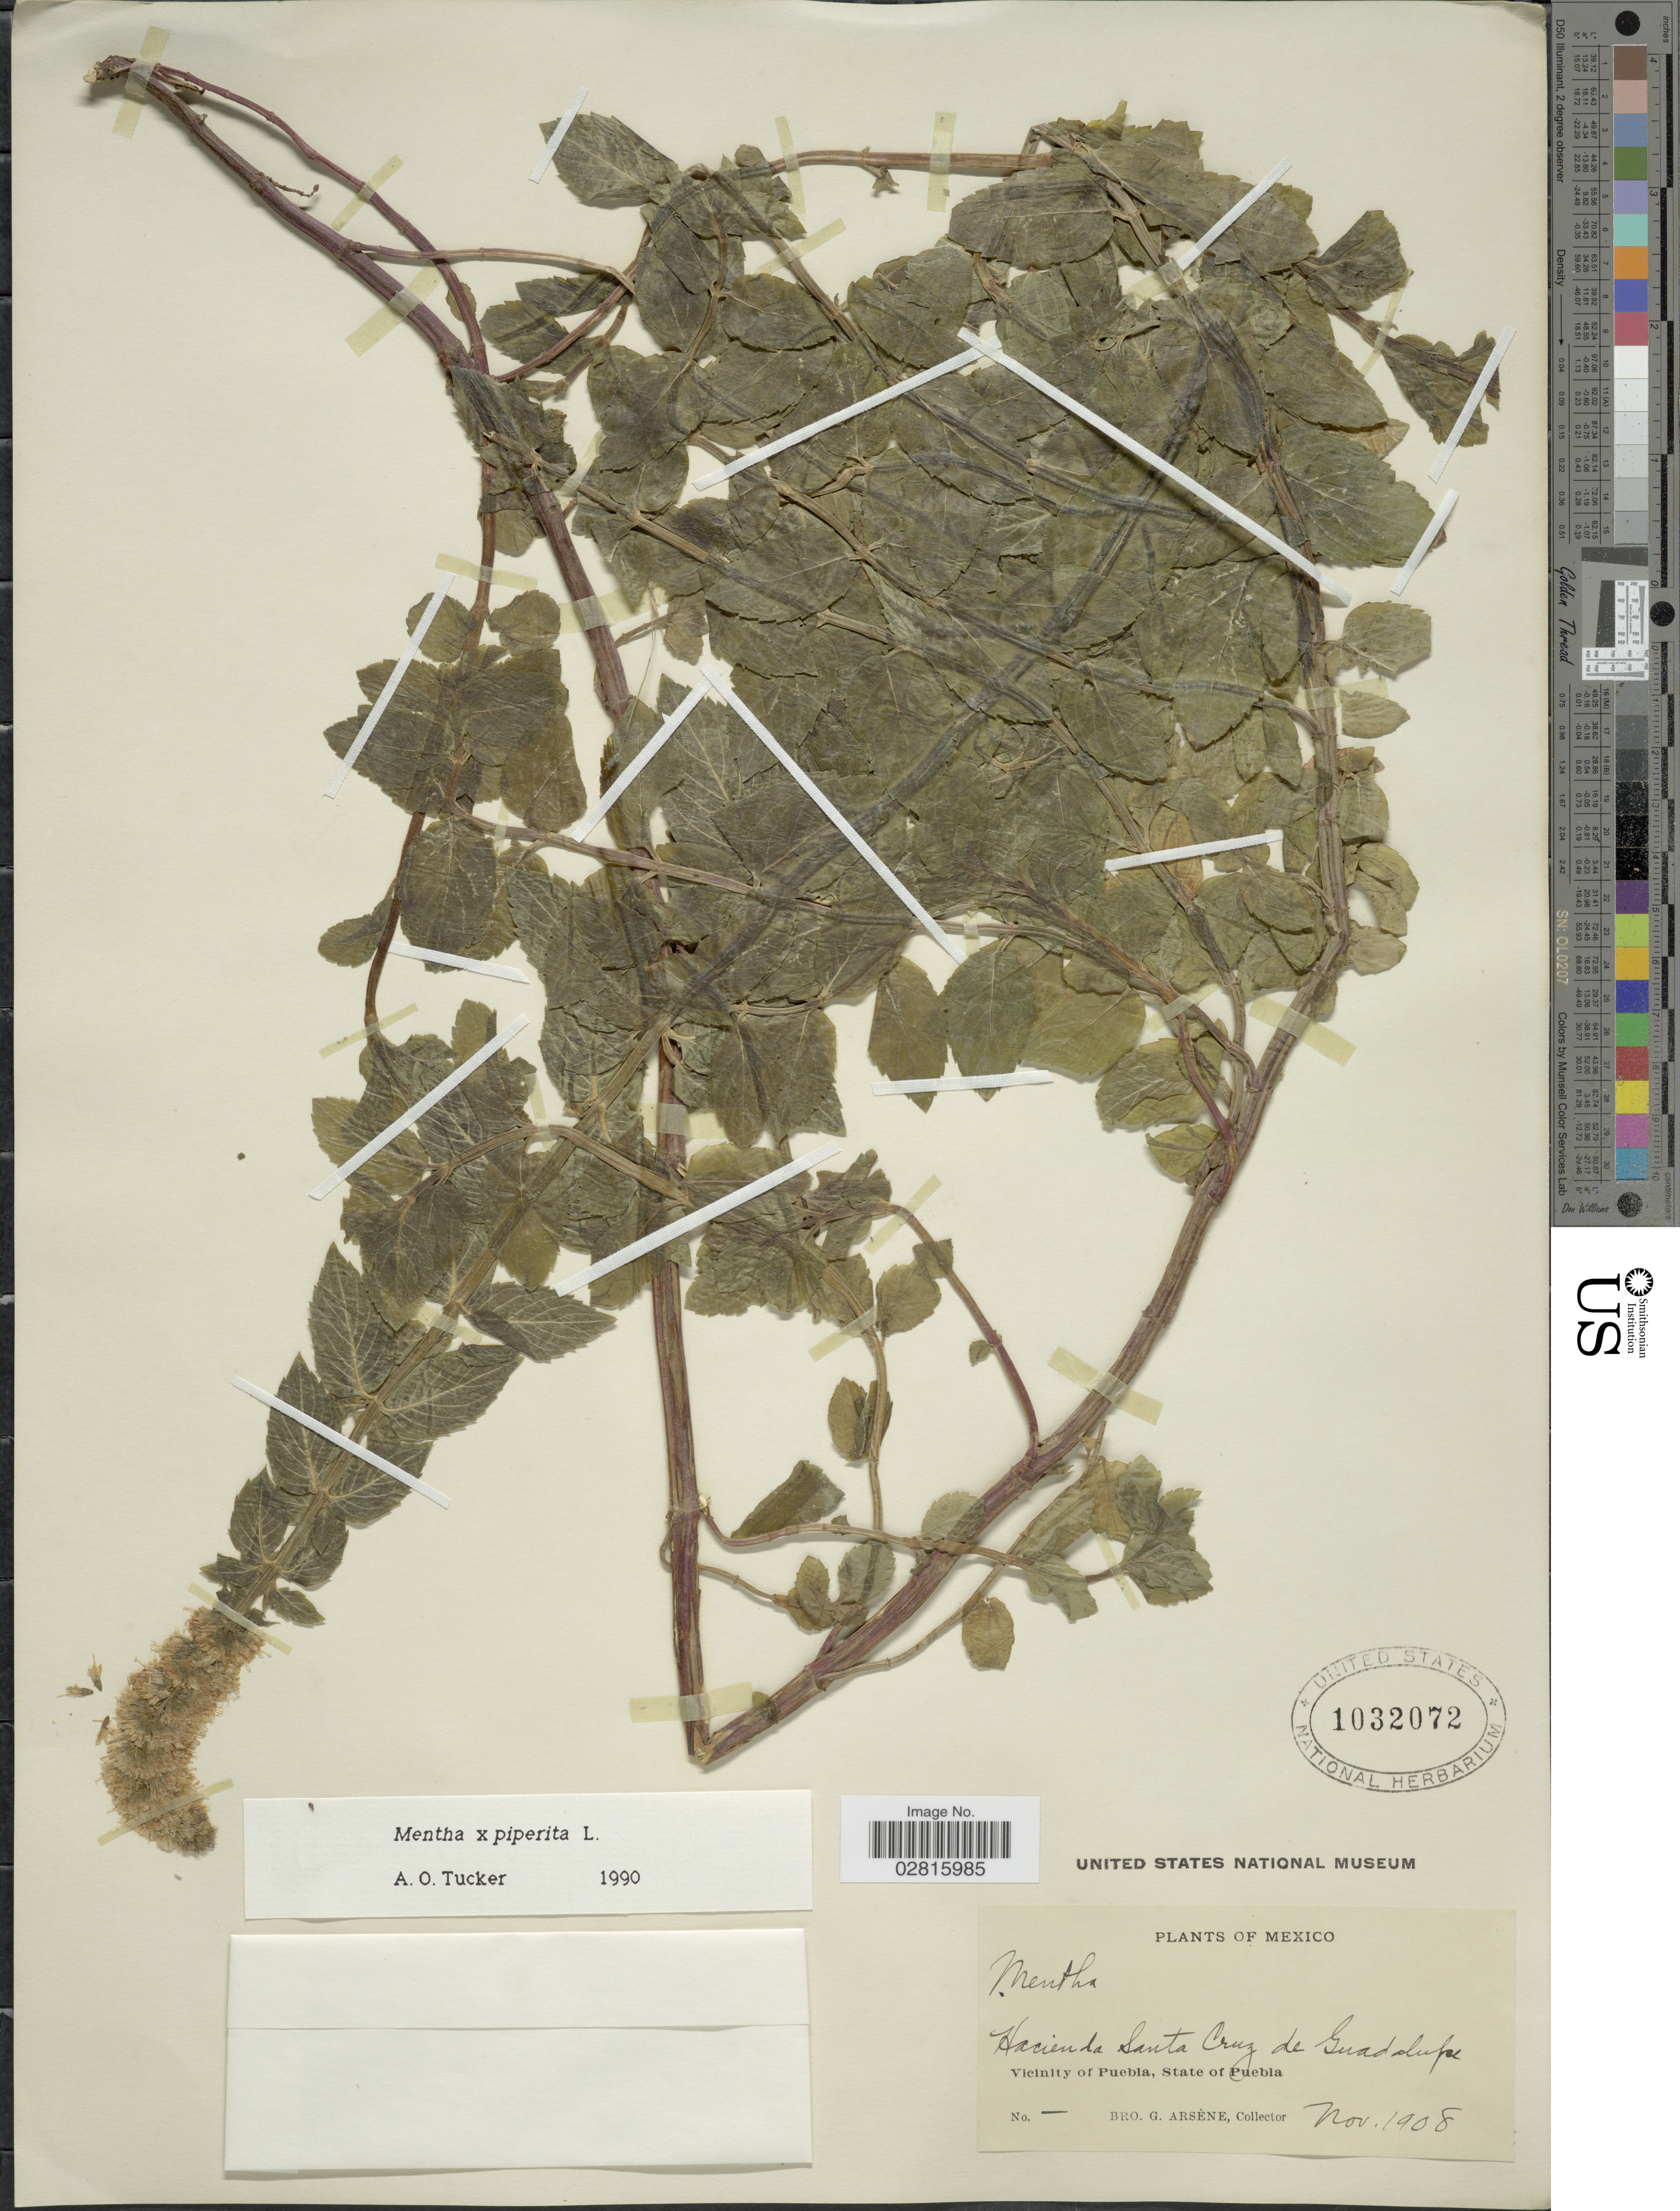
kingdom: Plantae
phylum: Tracheophyta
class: Magnoliopsida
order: Lamiales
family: Lamiaceae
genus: Mentha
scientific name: Mentha x piperita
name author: L.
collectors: Bro. G. Arsène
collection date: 1908-11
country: Mexico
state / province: Puebla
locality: Hacienda Santa Cruz de Guadalupe. Vicinity of Puebla, State of Puebla.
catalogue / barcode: US 1032072